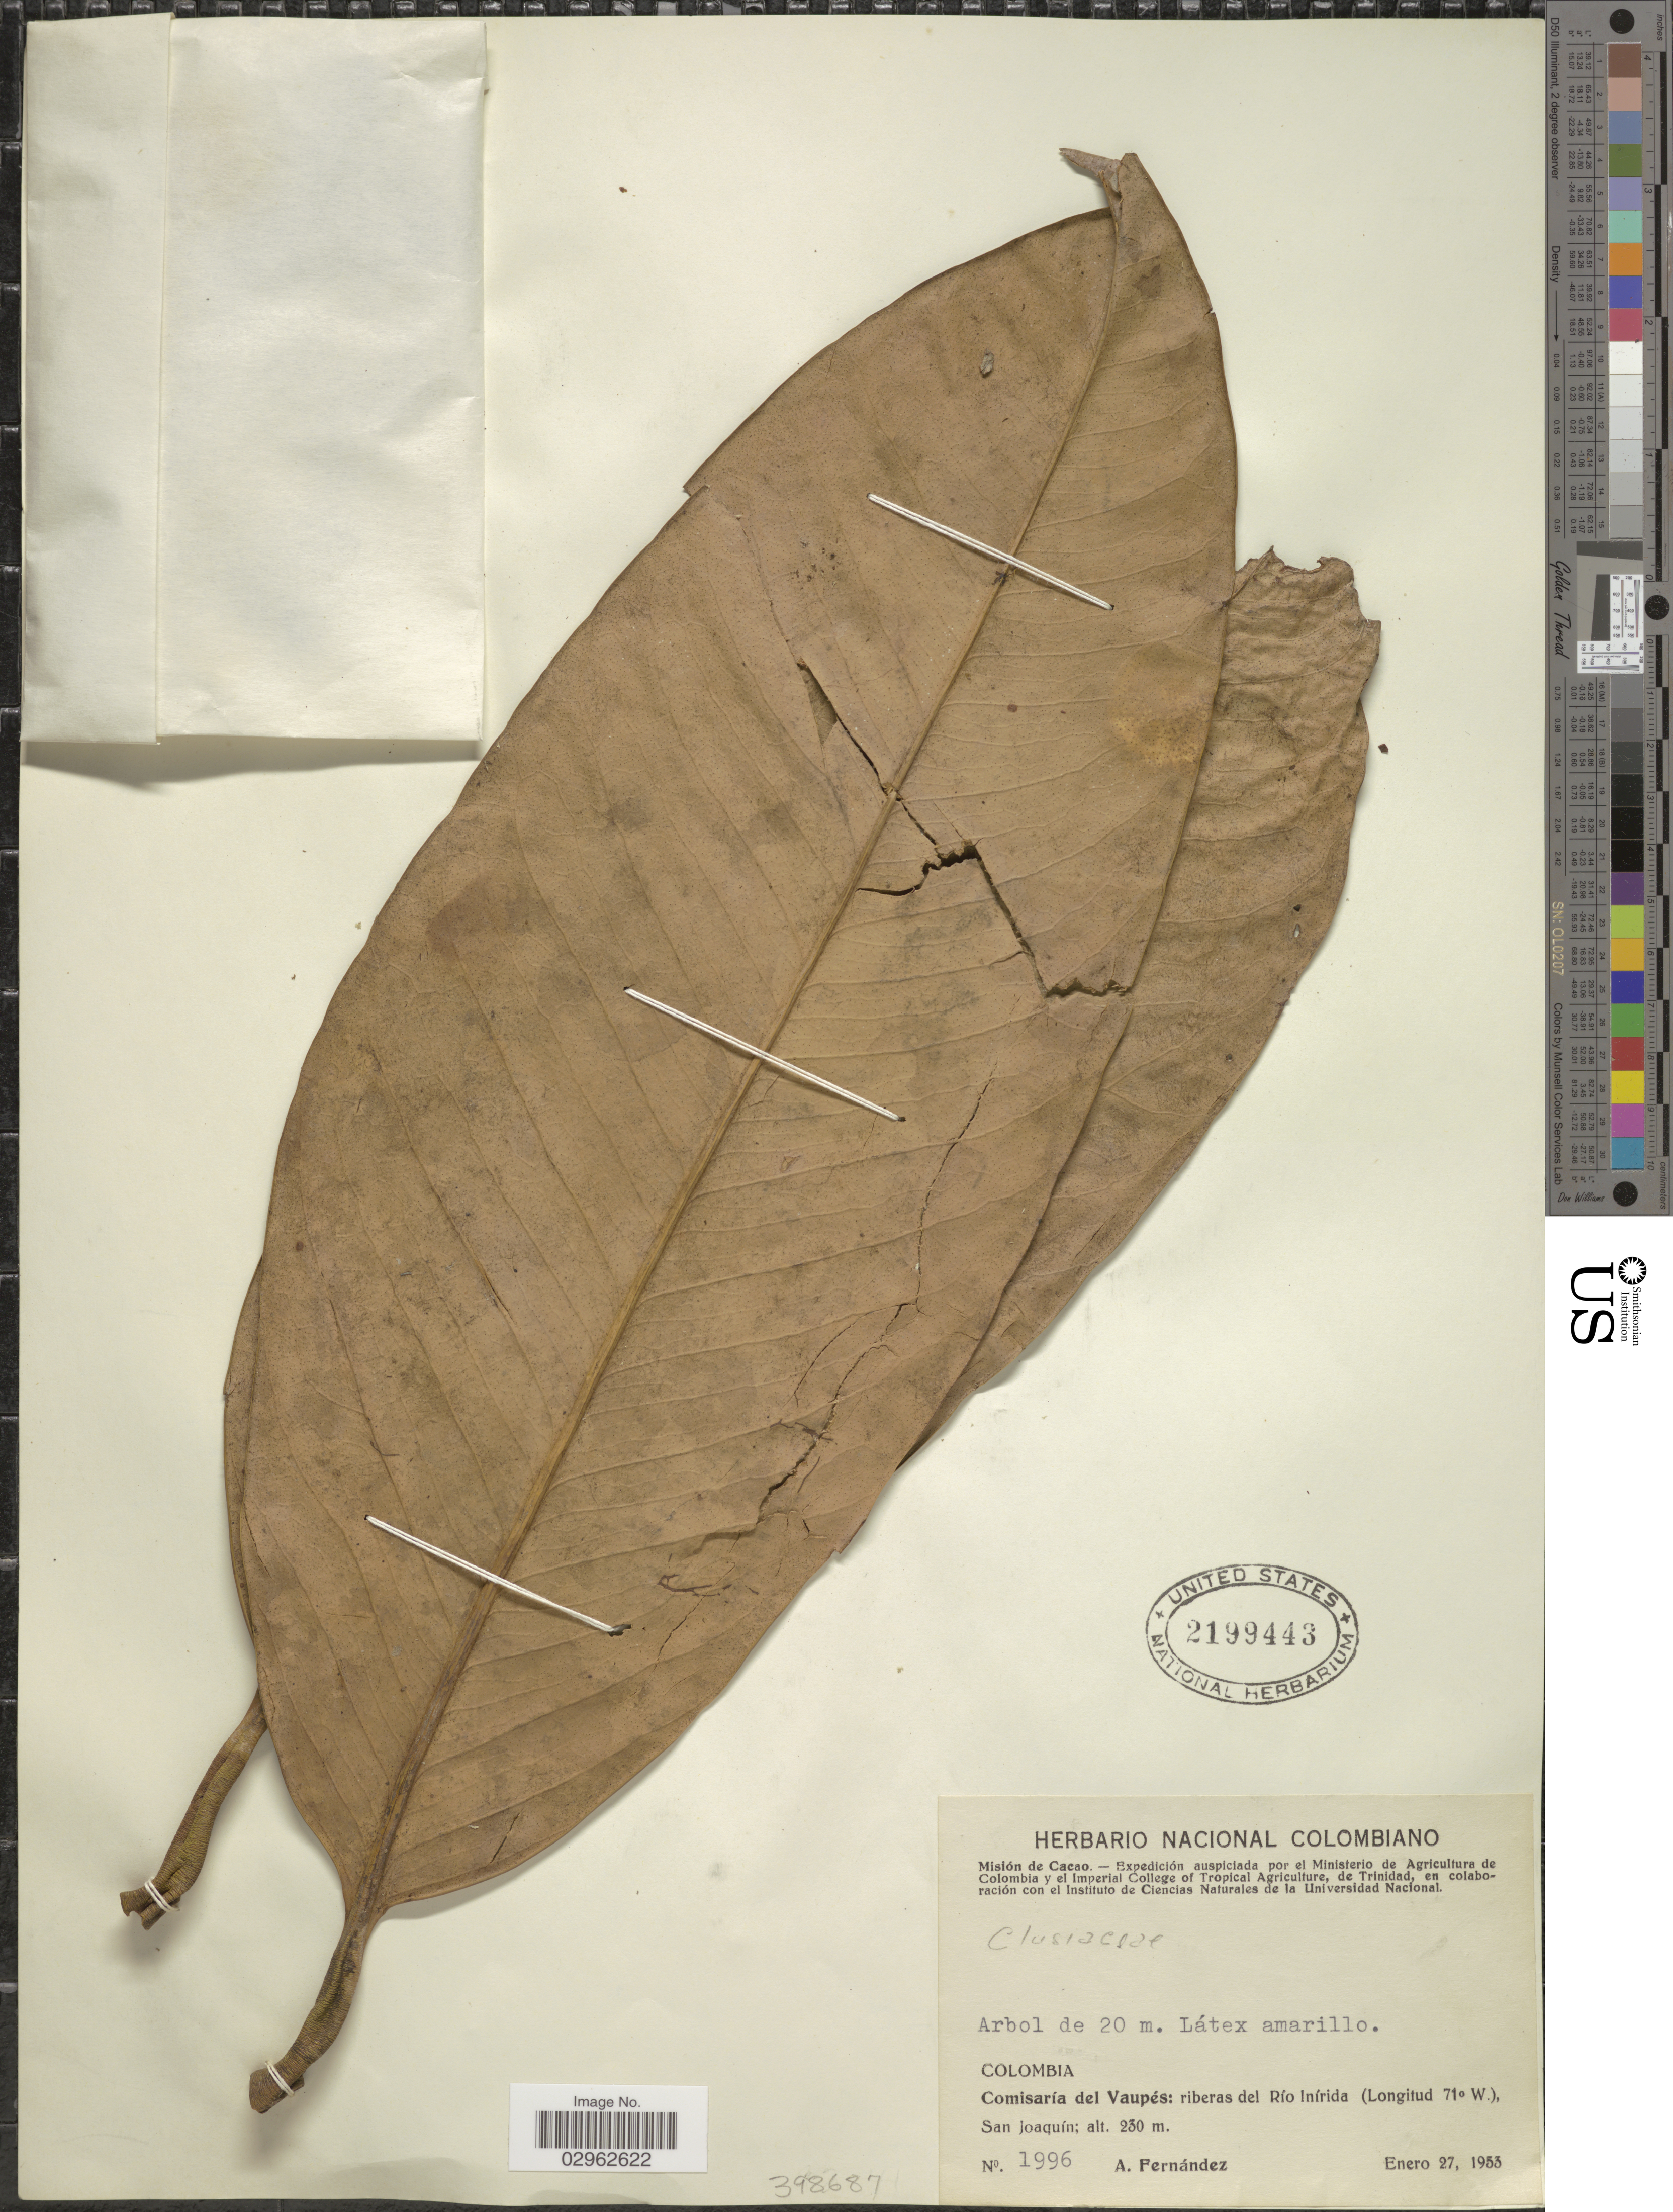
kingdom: Plantae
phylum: Tracheophyta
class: Magnoliopsida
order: Malpighiales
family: Clusiaceae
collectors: A. Fernández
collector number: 1996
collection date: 1953-01-27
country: Colombia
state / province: Vaupés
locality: Comisaría del Vaupés: riberas del Río Inírida, San joaquín.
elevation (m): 230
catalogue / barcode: US 2199443